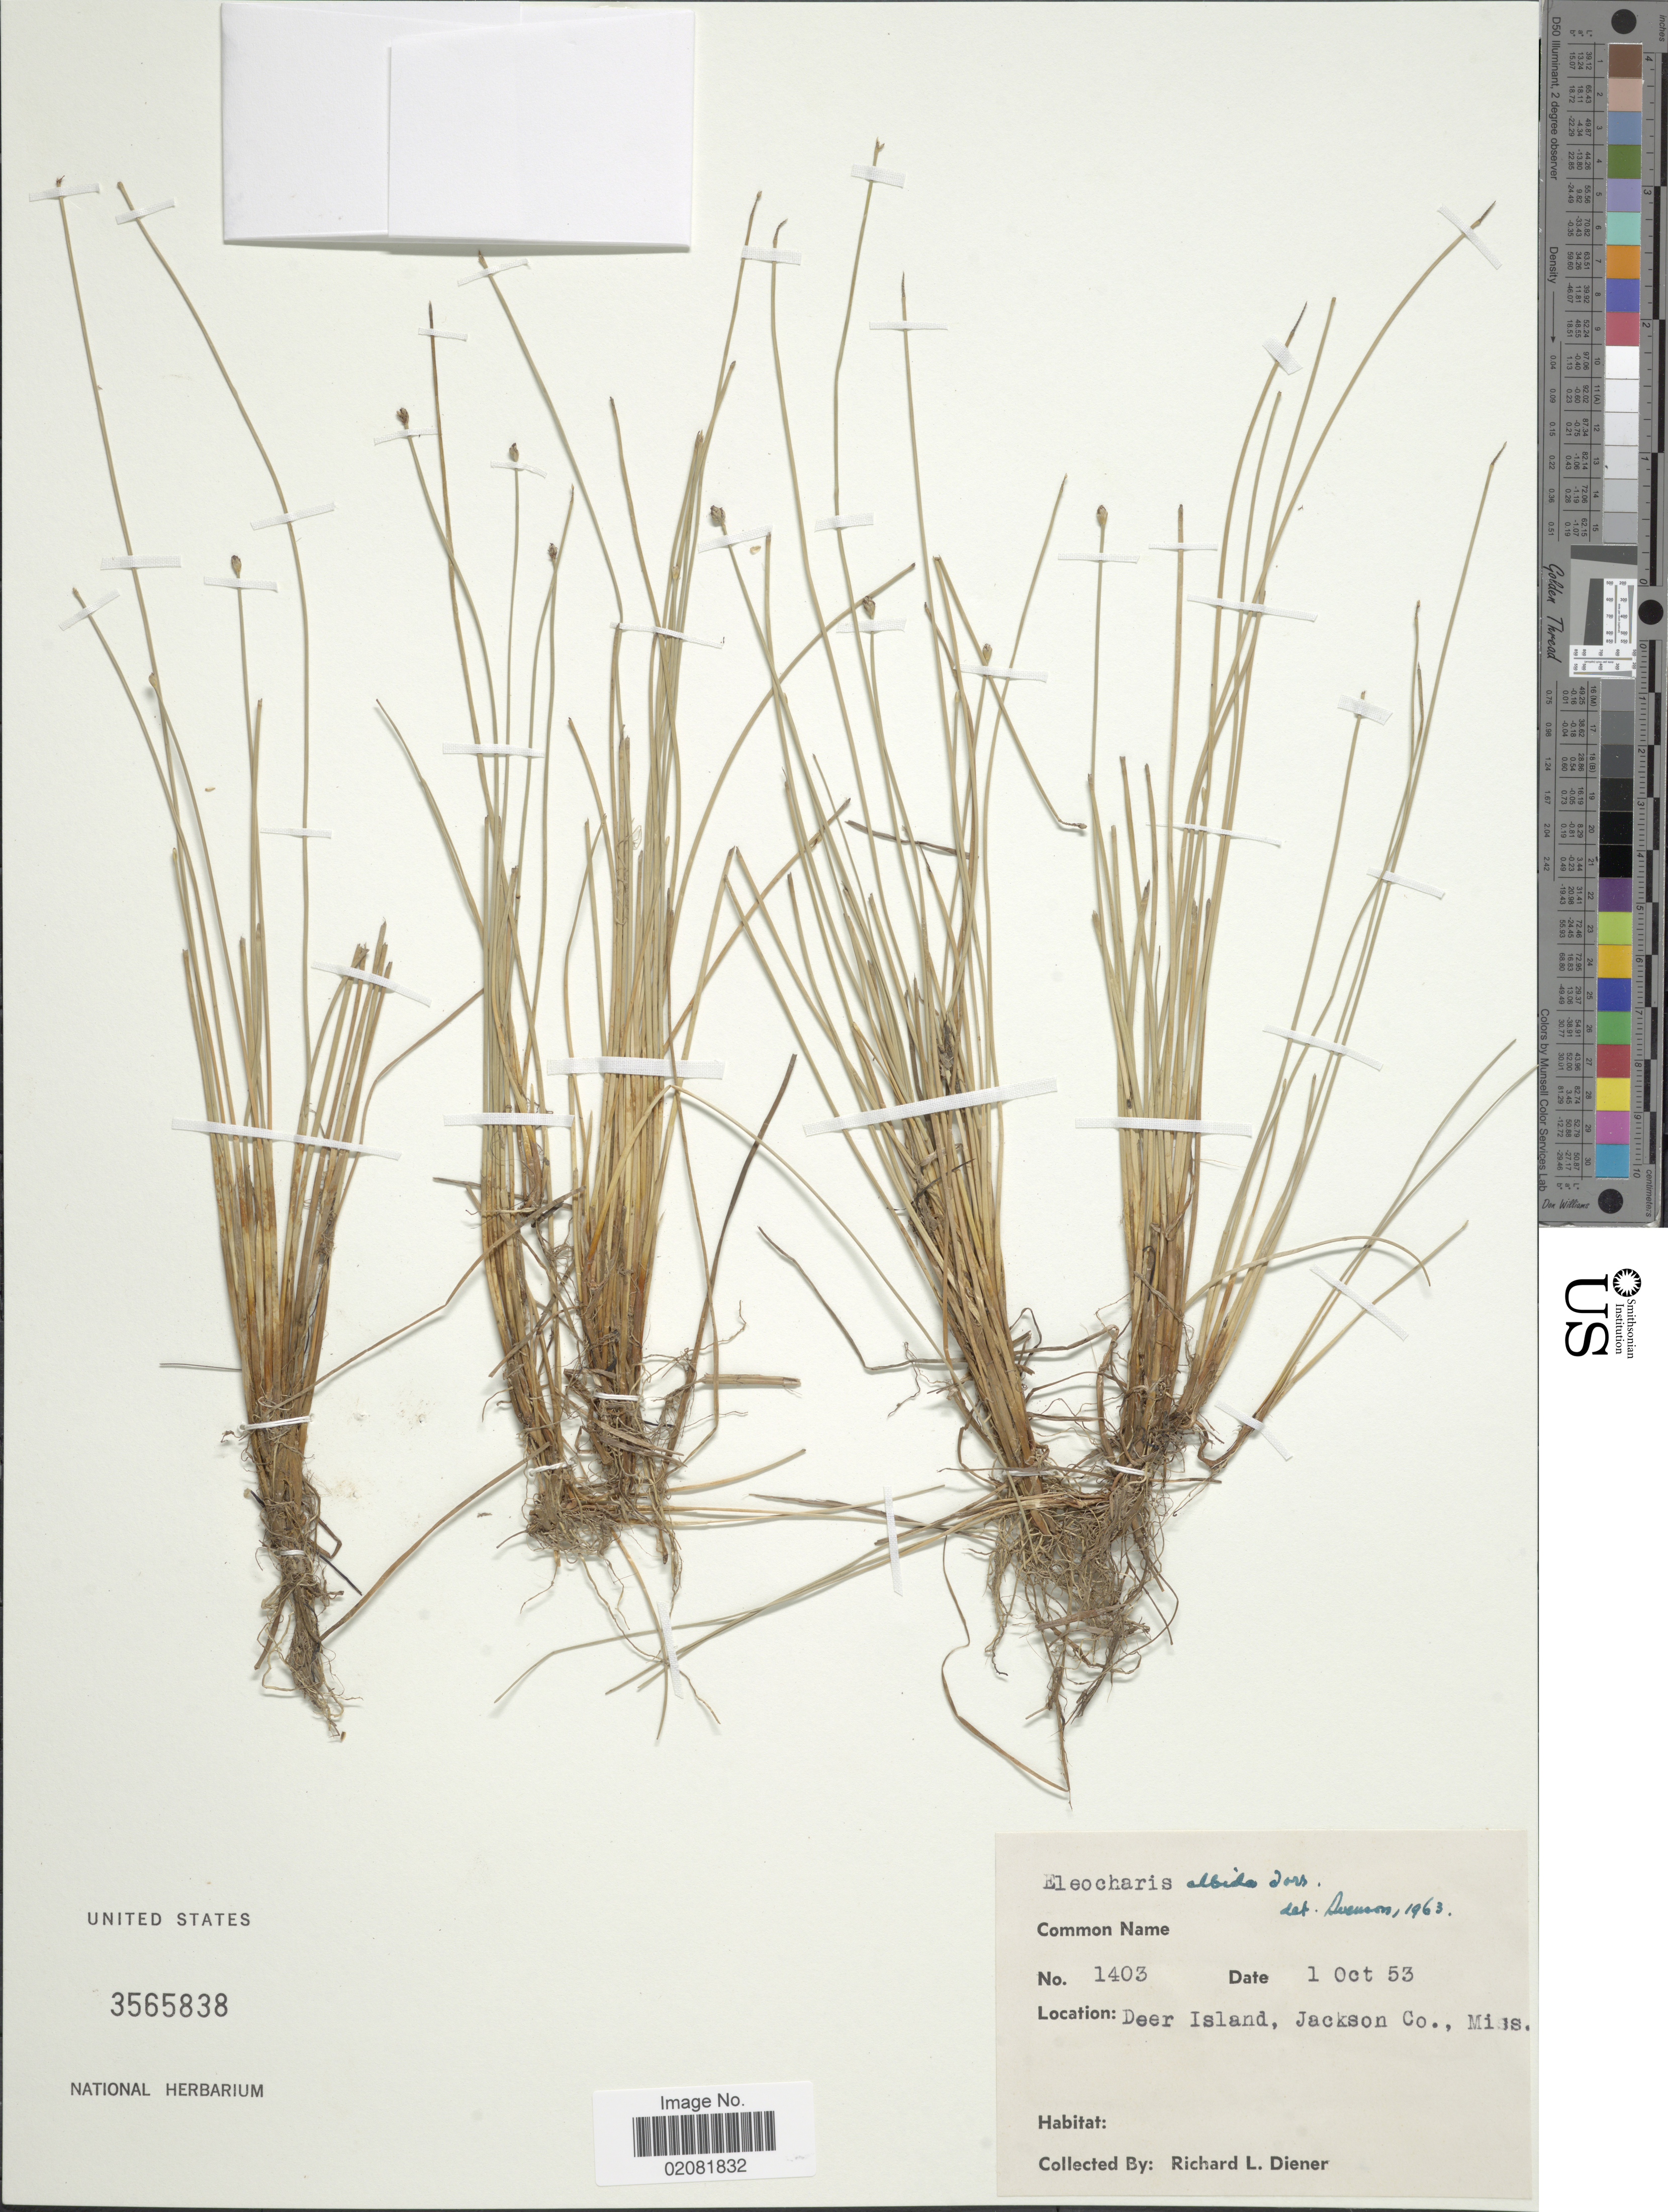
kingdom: Plantae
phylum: Tracheophyta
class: Liliopsida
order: Poales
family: Cyperaceae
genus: Eleocharis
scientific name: Eleocharis albida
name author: Torr.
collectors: R. Diener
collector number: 1403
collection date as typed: Transcribed d/m/y: 1/10/53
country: United States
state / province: Mississippi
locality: Deer Island, Jackson Co.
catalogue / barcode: US 3565838